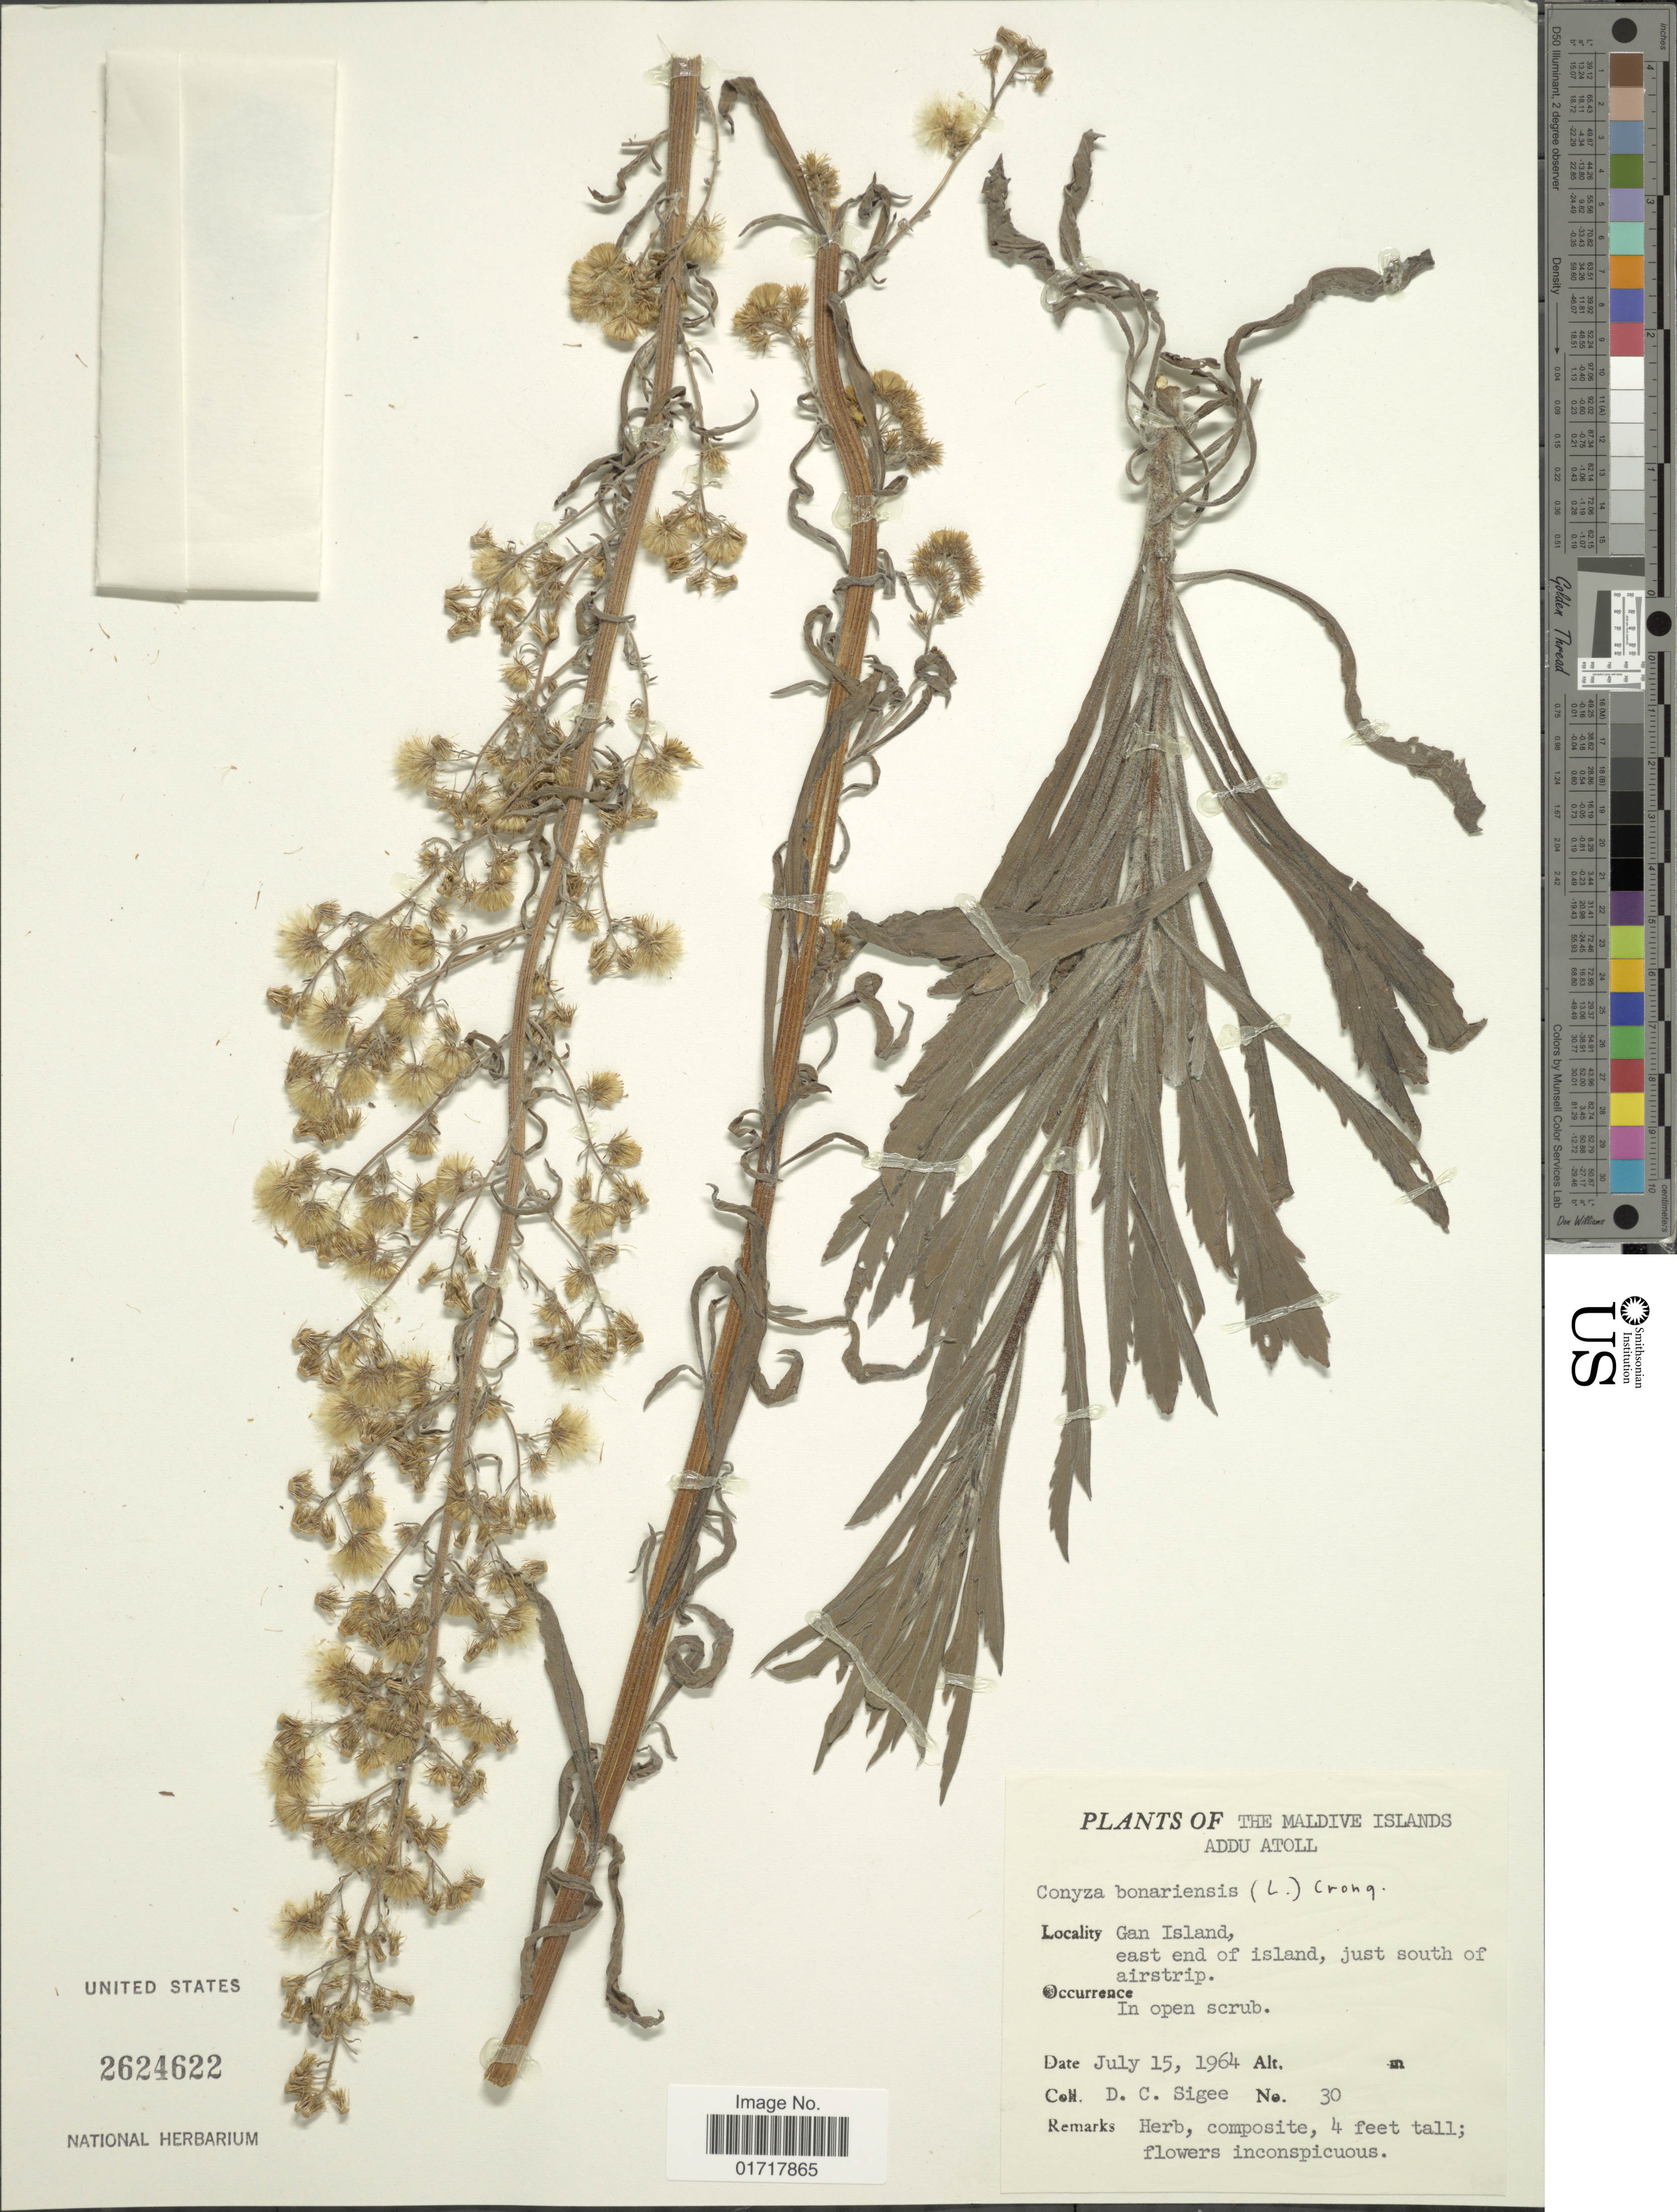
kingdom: Plantae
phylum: Tracheophyta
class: Magnoliopsida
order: Asterales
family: Asteraceae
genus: Conyza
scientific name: Conyza bonariensis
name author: (L.) Cronq.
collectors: D. C. Sigee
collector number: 30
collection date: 1964-07-15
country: Maldive Islands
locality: Maldive Islands, Addu Atoll. Gan Islandm east end of island, just south of airstrip.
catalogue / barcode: US 2624622